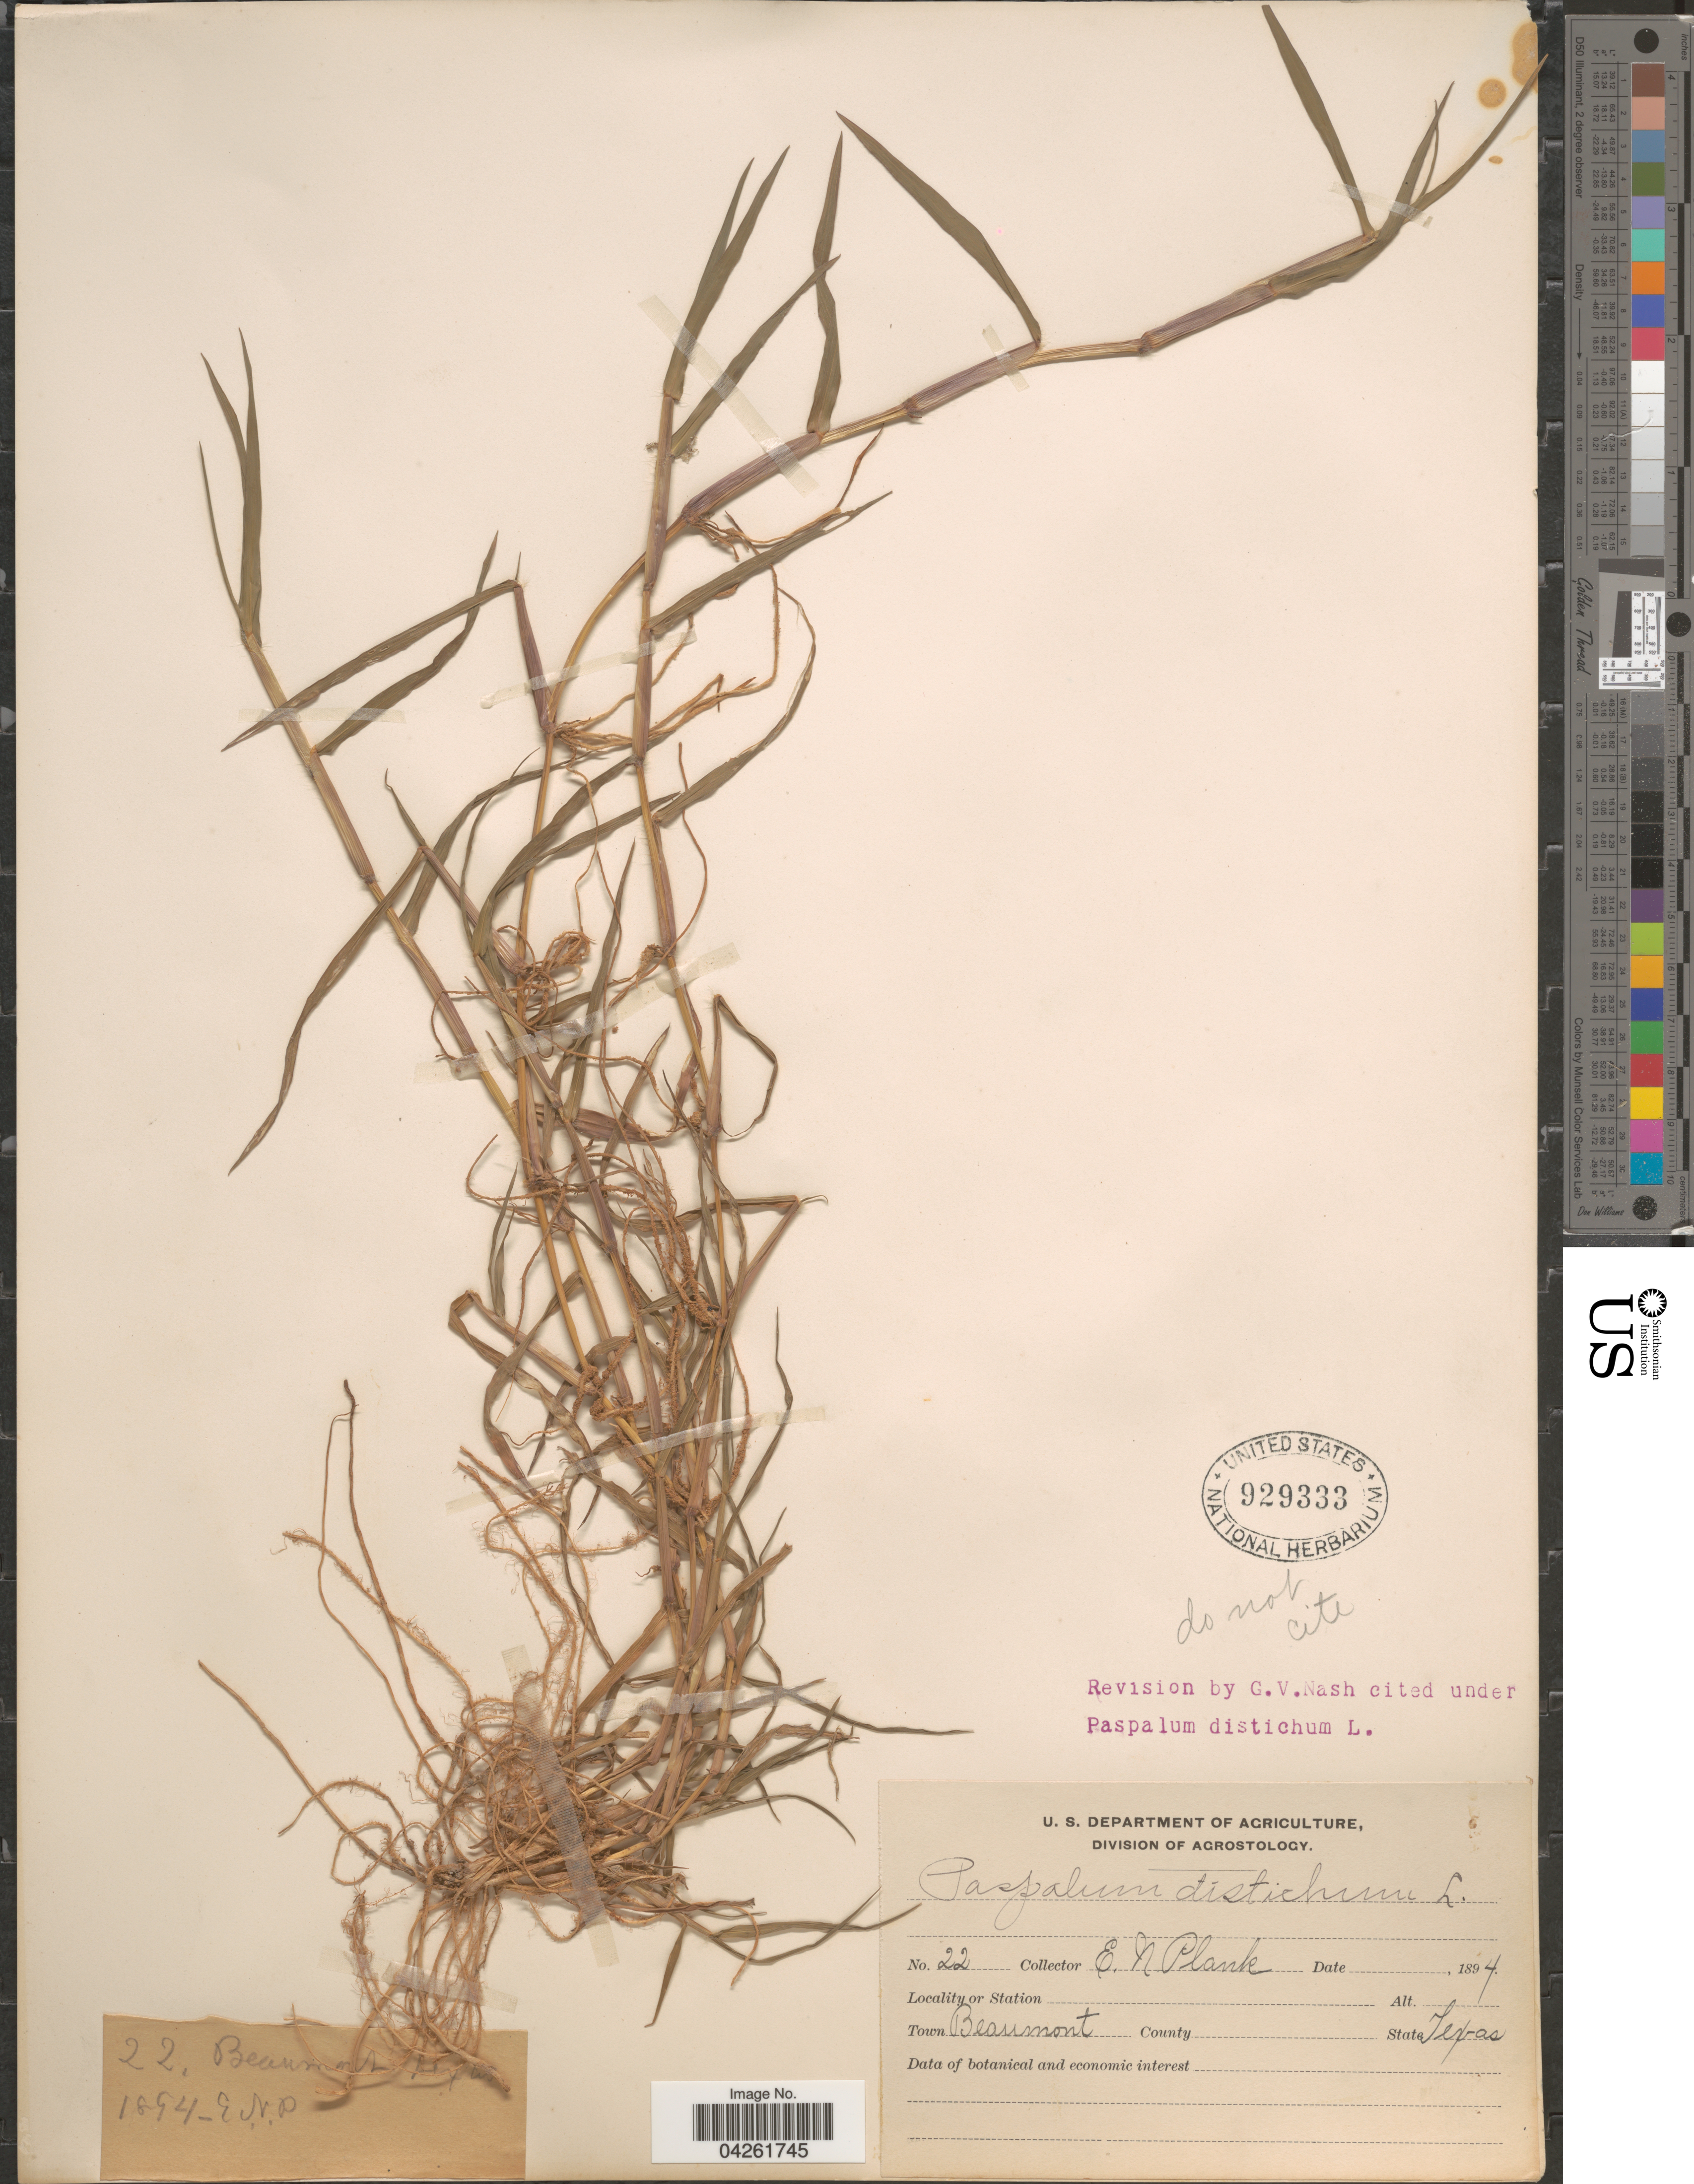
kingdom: Plantae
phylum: Tracheophyta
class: Liliopsida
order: Poales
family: Poaceae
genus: Paspalum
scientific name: Paspalum distichum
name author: L.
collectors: E. Plank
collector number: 22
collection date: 1894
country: United States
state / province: Texas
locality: Town Beaumont.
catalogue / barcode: US 929333